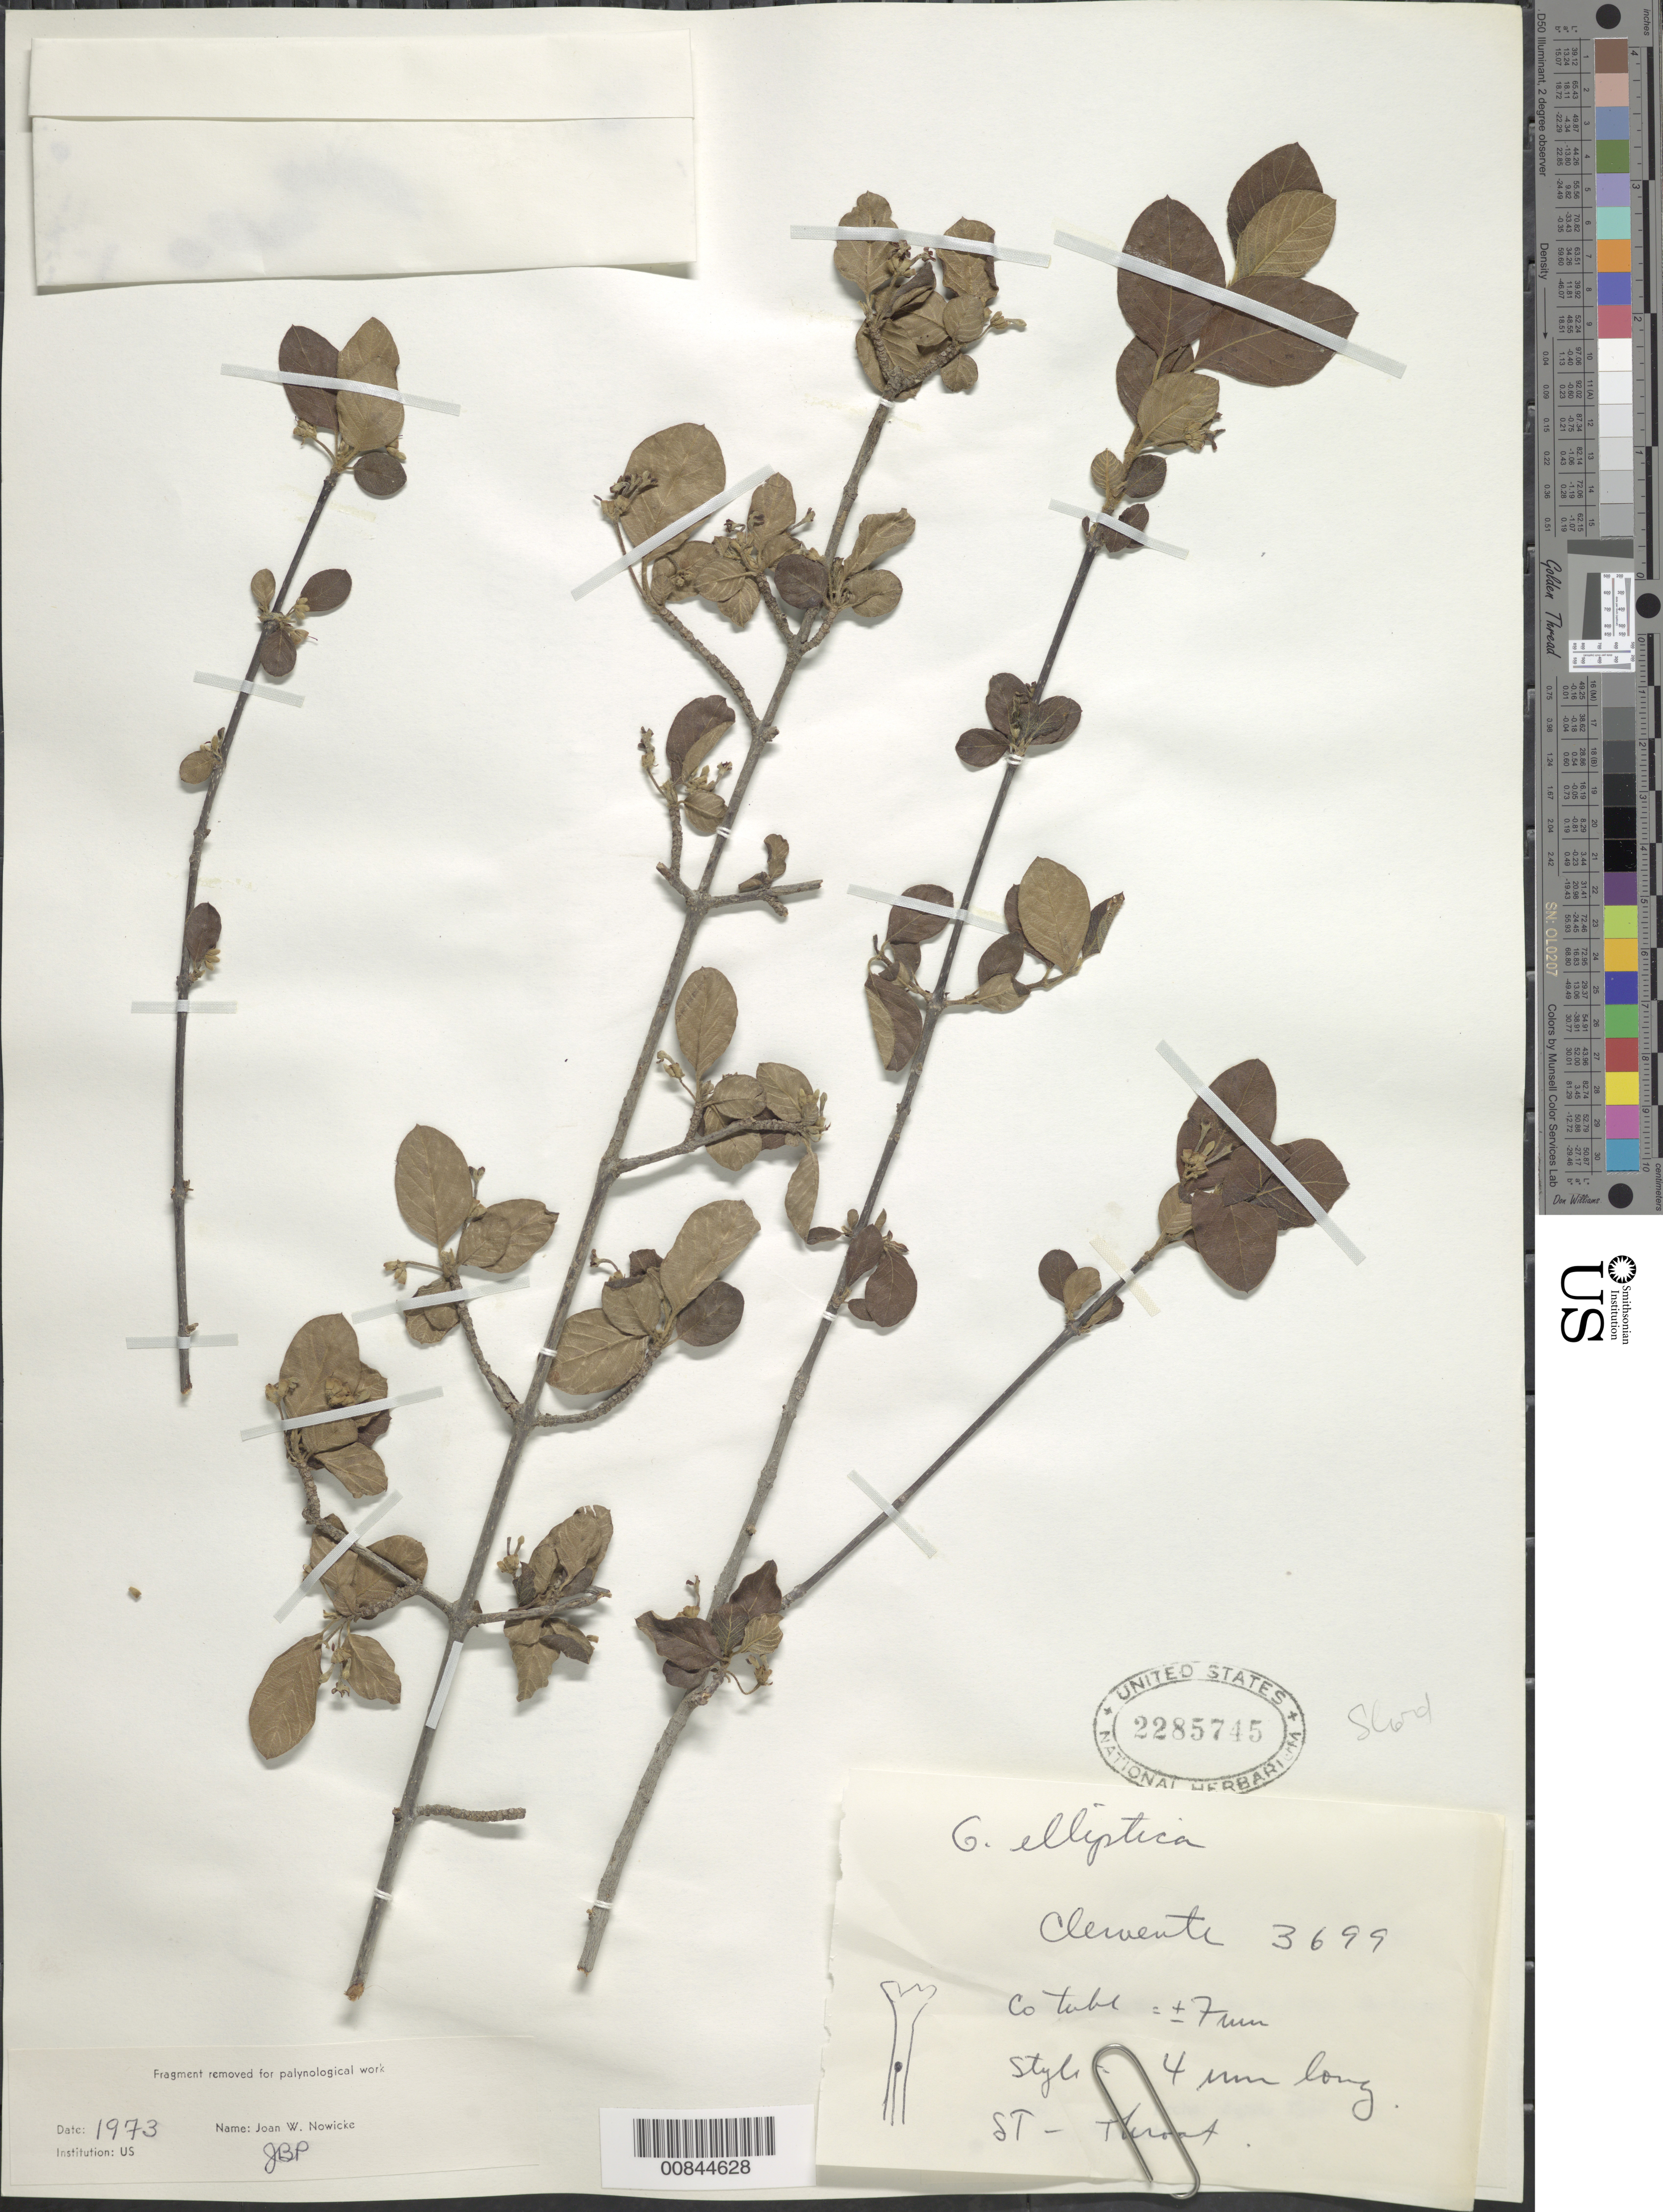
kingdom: Plantae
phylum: Tracheophyta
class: Magnoliopsida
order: Gentianales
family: Rubiaceae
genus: Guettarda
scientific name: Guettarda elliptica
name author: Sw.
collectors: Bro. Clemente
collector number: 3699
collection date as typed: Jun 1944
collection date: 1944-06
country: Cuba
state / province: Oriente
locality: Road to El Morro, Santiago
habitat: Coastal thickets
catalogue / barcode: US 2285745